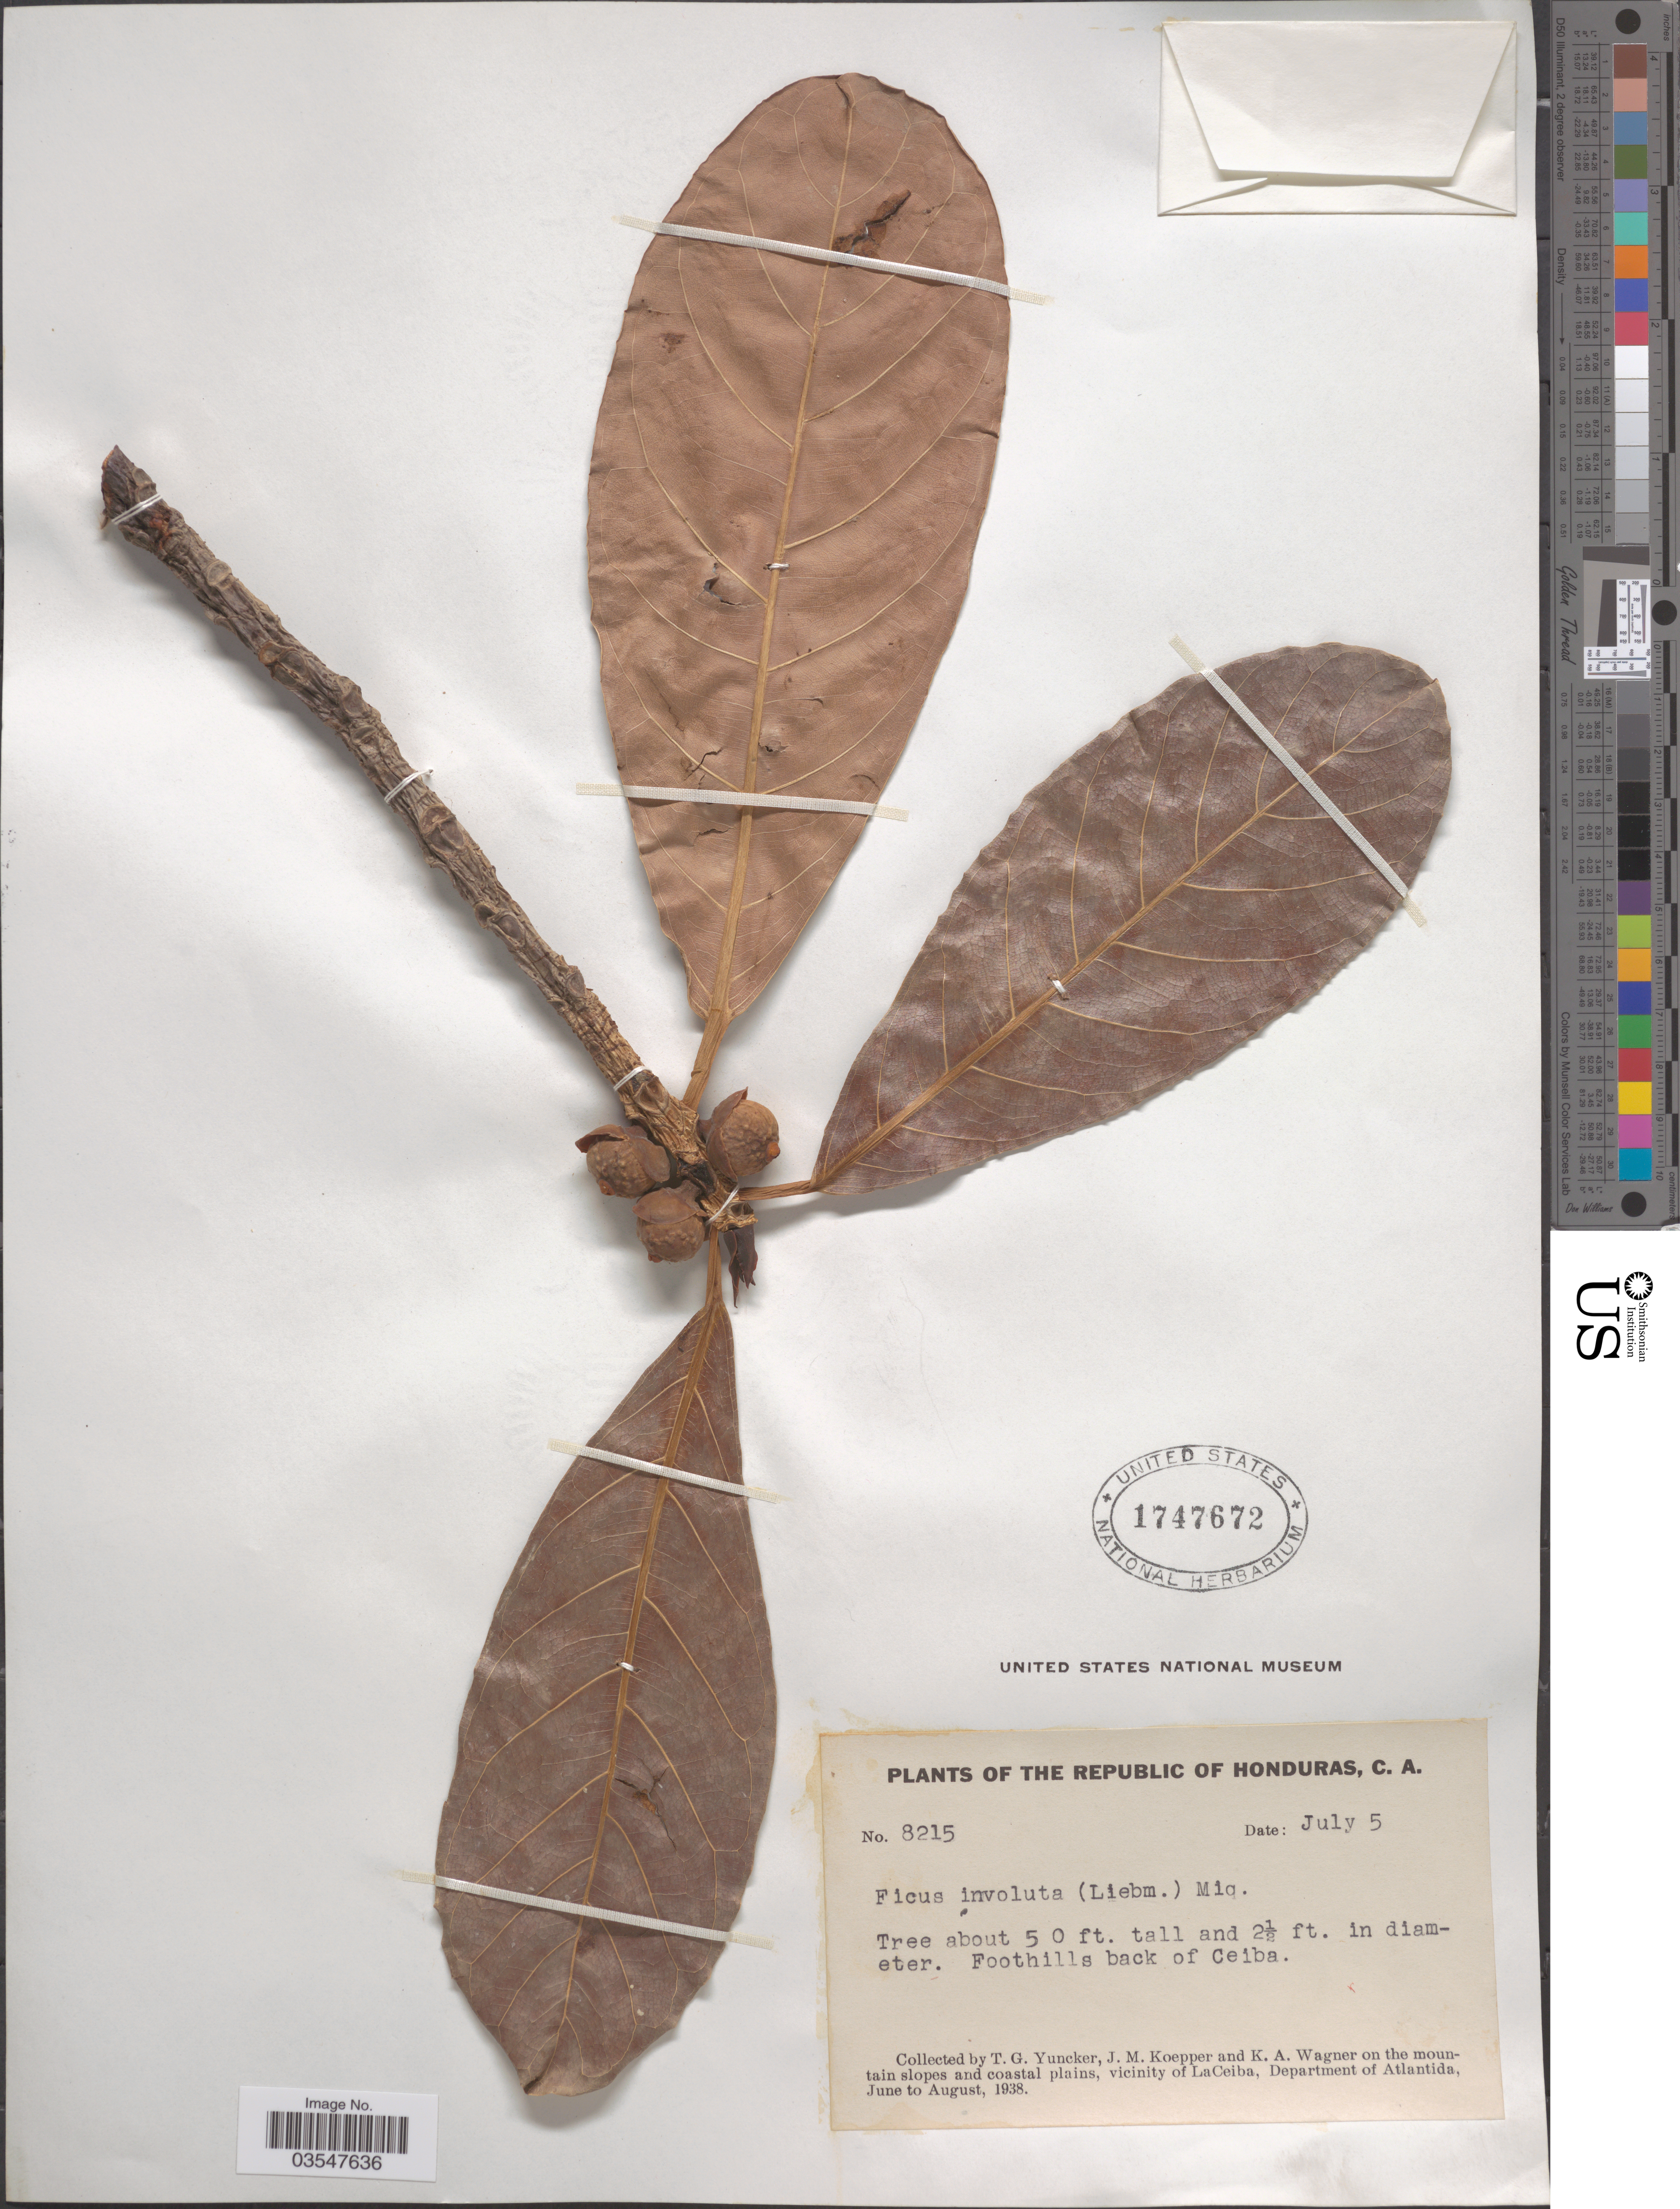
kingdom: Plantae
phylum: Tracheophyta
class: Magnoliopsida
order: Rosales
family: Moraceae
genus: Ficus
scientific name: Ficus obtusifolia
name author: Kunth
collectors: T. G. Yuncker, J. M. Koepper & K. A. Wagner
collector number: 8215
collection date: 1938-07-05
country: Honduras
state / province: Atlantida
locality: Foothills back of Ceiba. On the mountain slopes and coastal plains, vicinity of La Ceiba, Department of Atlantida.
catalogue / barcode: US 1747672